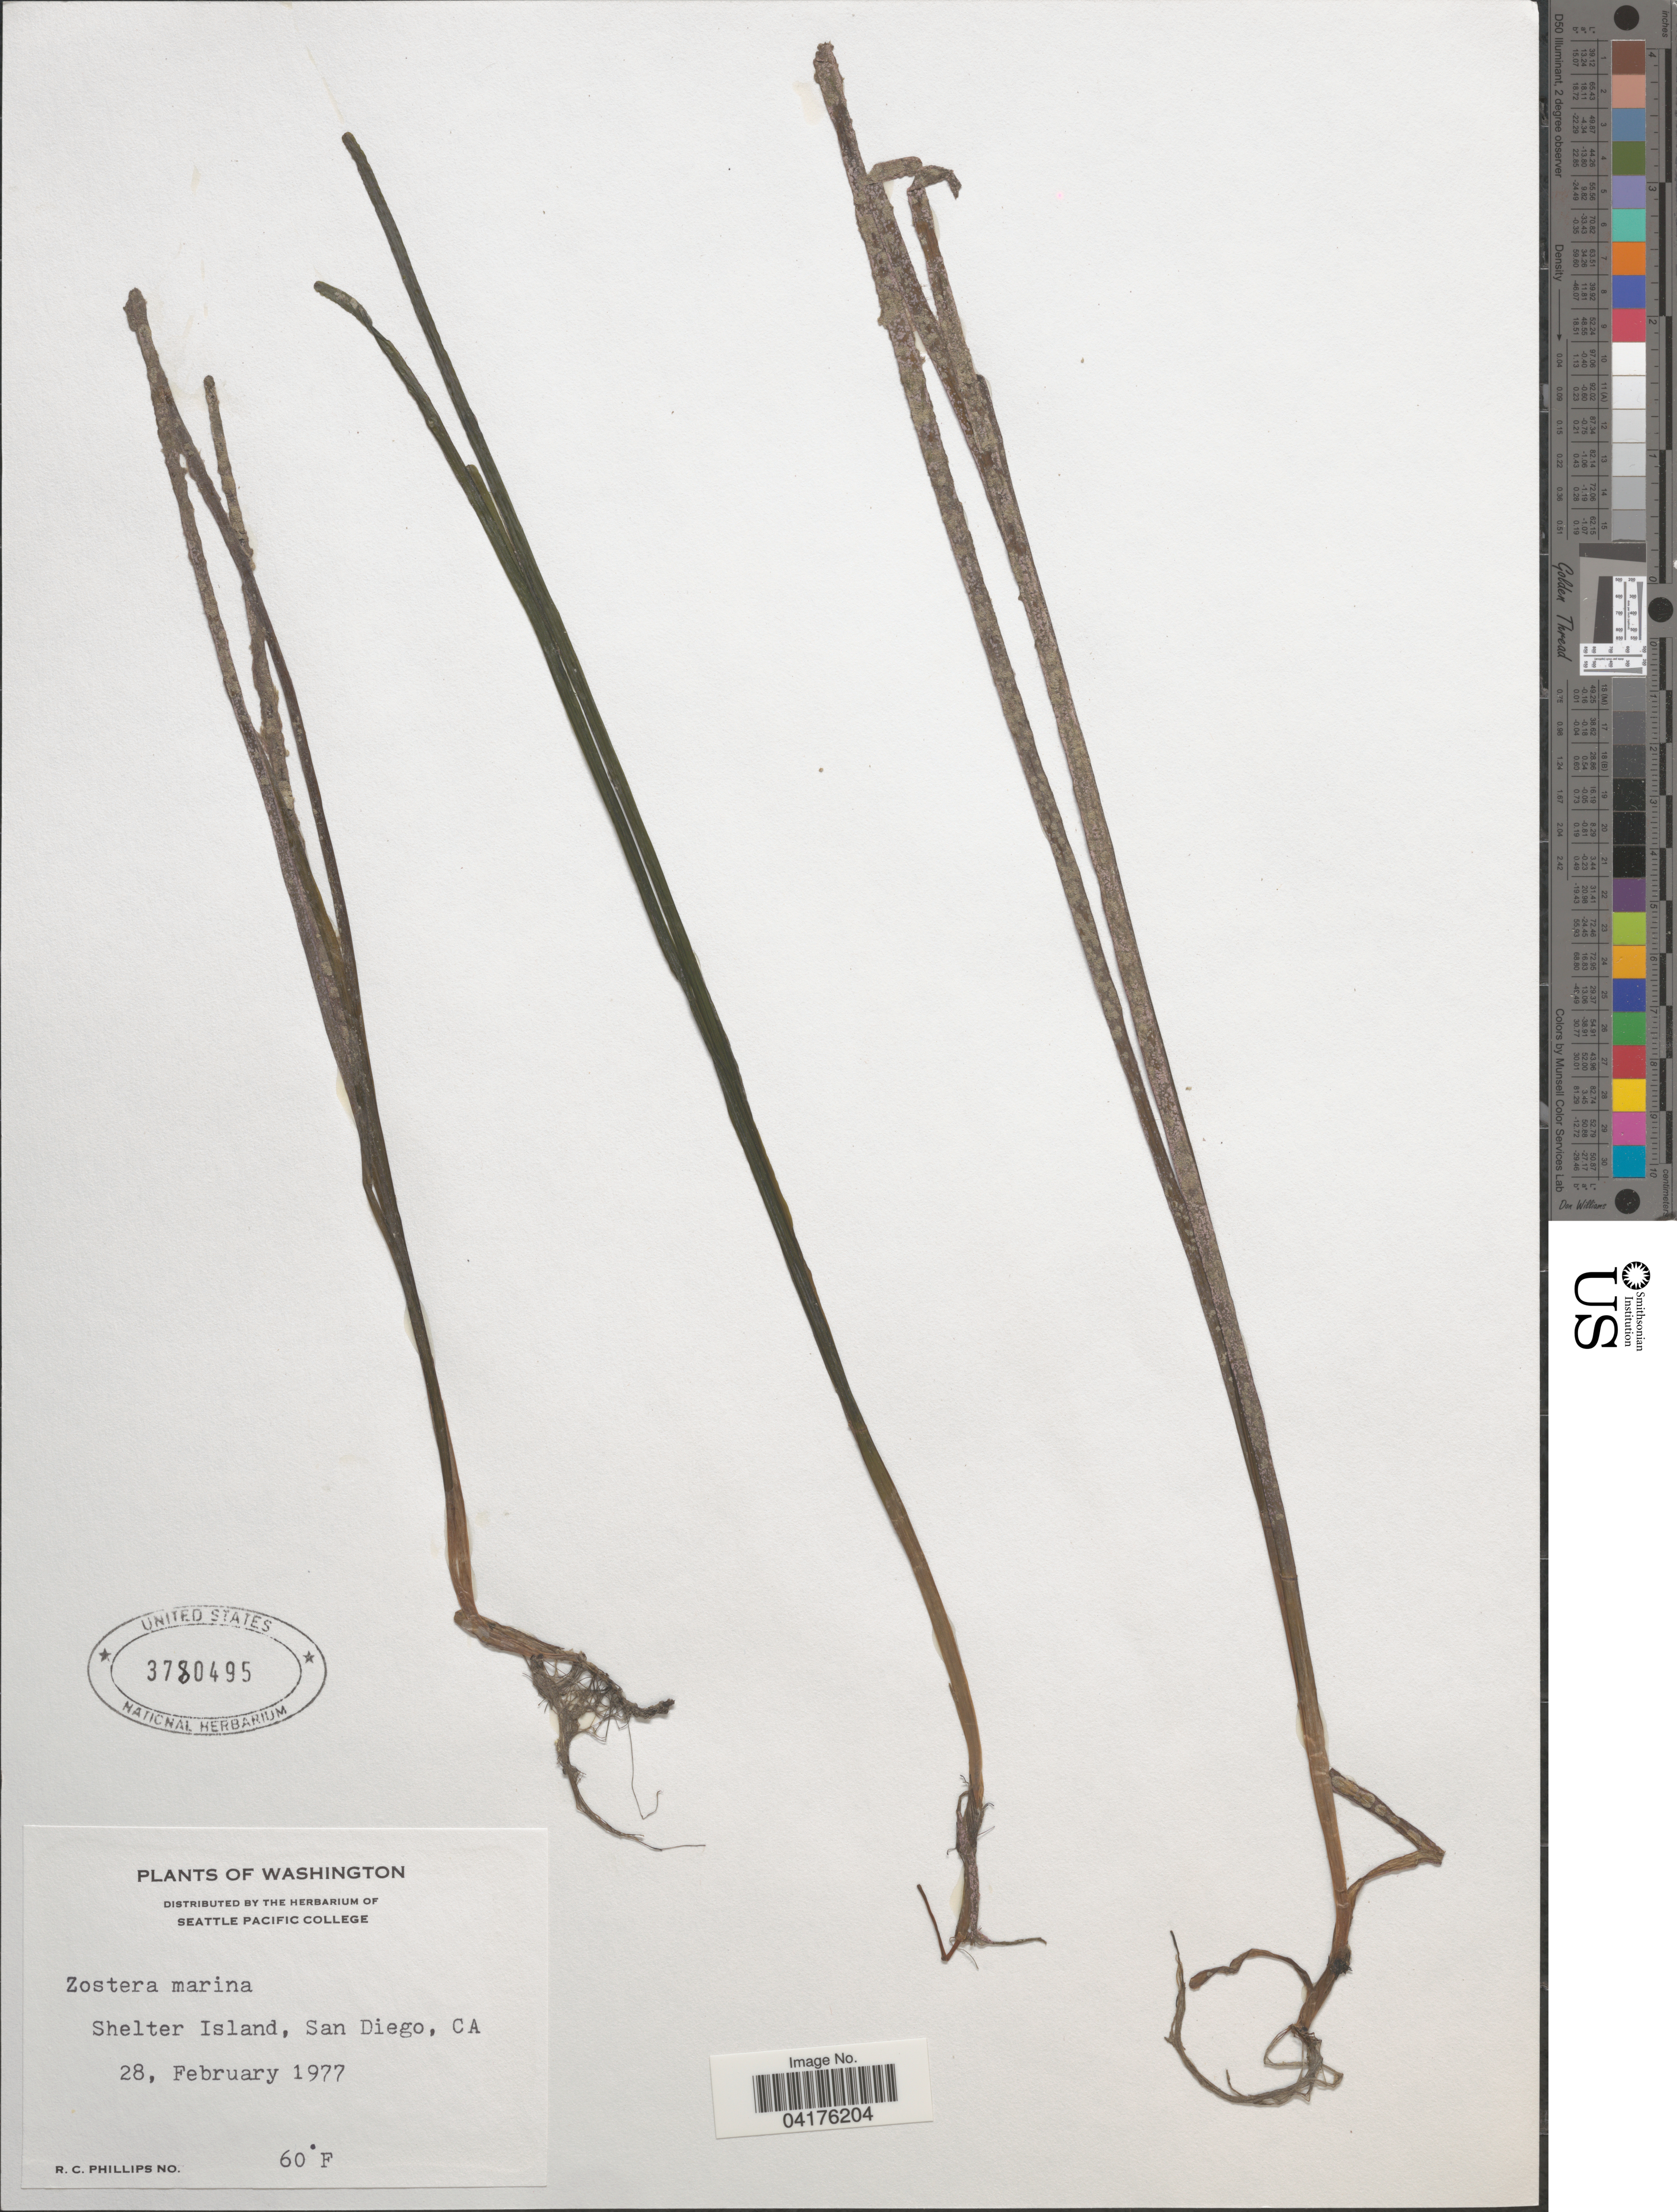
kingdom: Plantae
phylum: Tracheophyta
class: Liliopsida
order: Alismatales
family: Zosteraceae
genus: Zostera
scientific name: Zostera marina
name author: L.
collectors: R. C. Phillips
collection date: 1977-02-28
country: United States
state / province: California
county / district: San Diego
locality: Shelter Island, San Diego.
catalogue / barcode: US 3780495